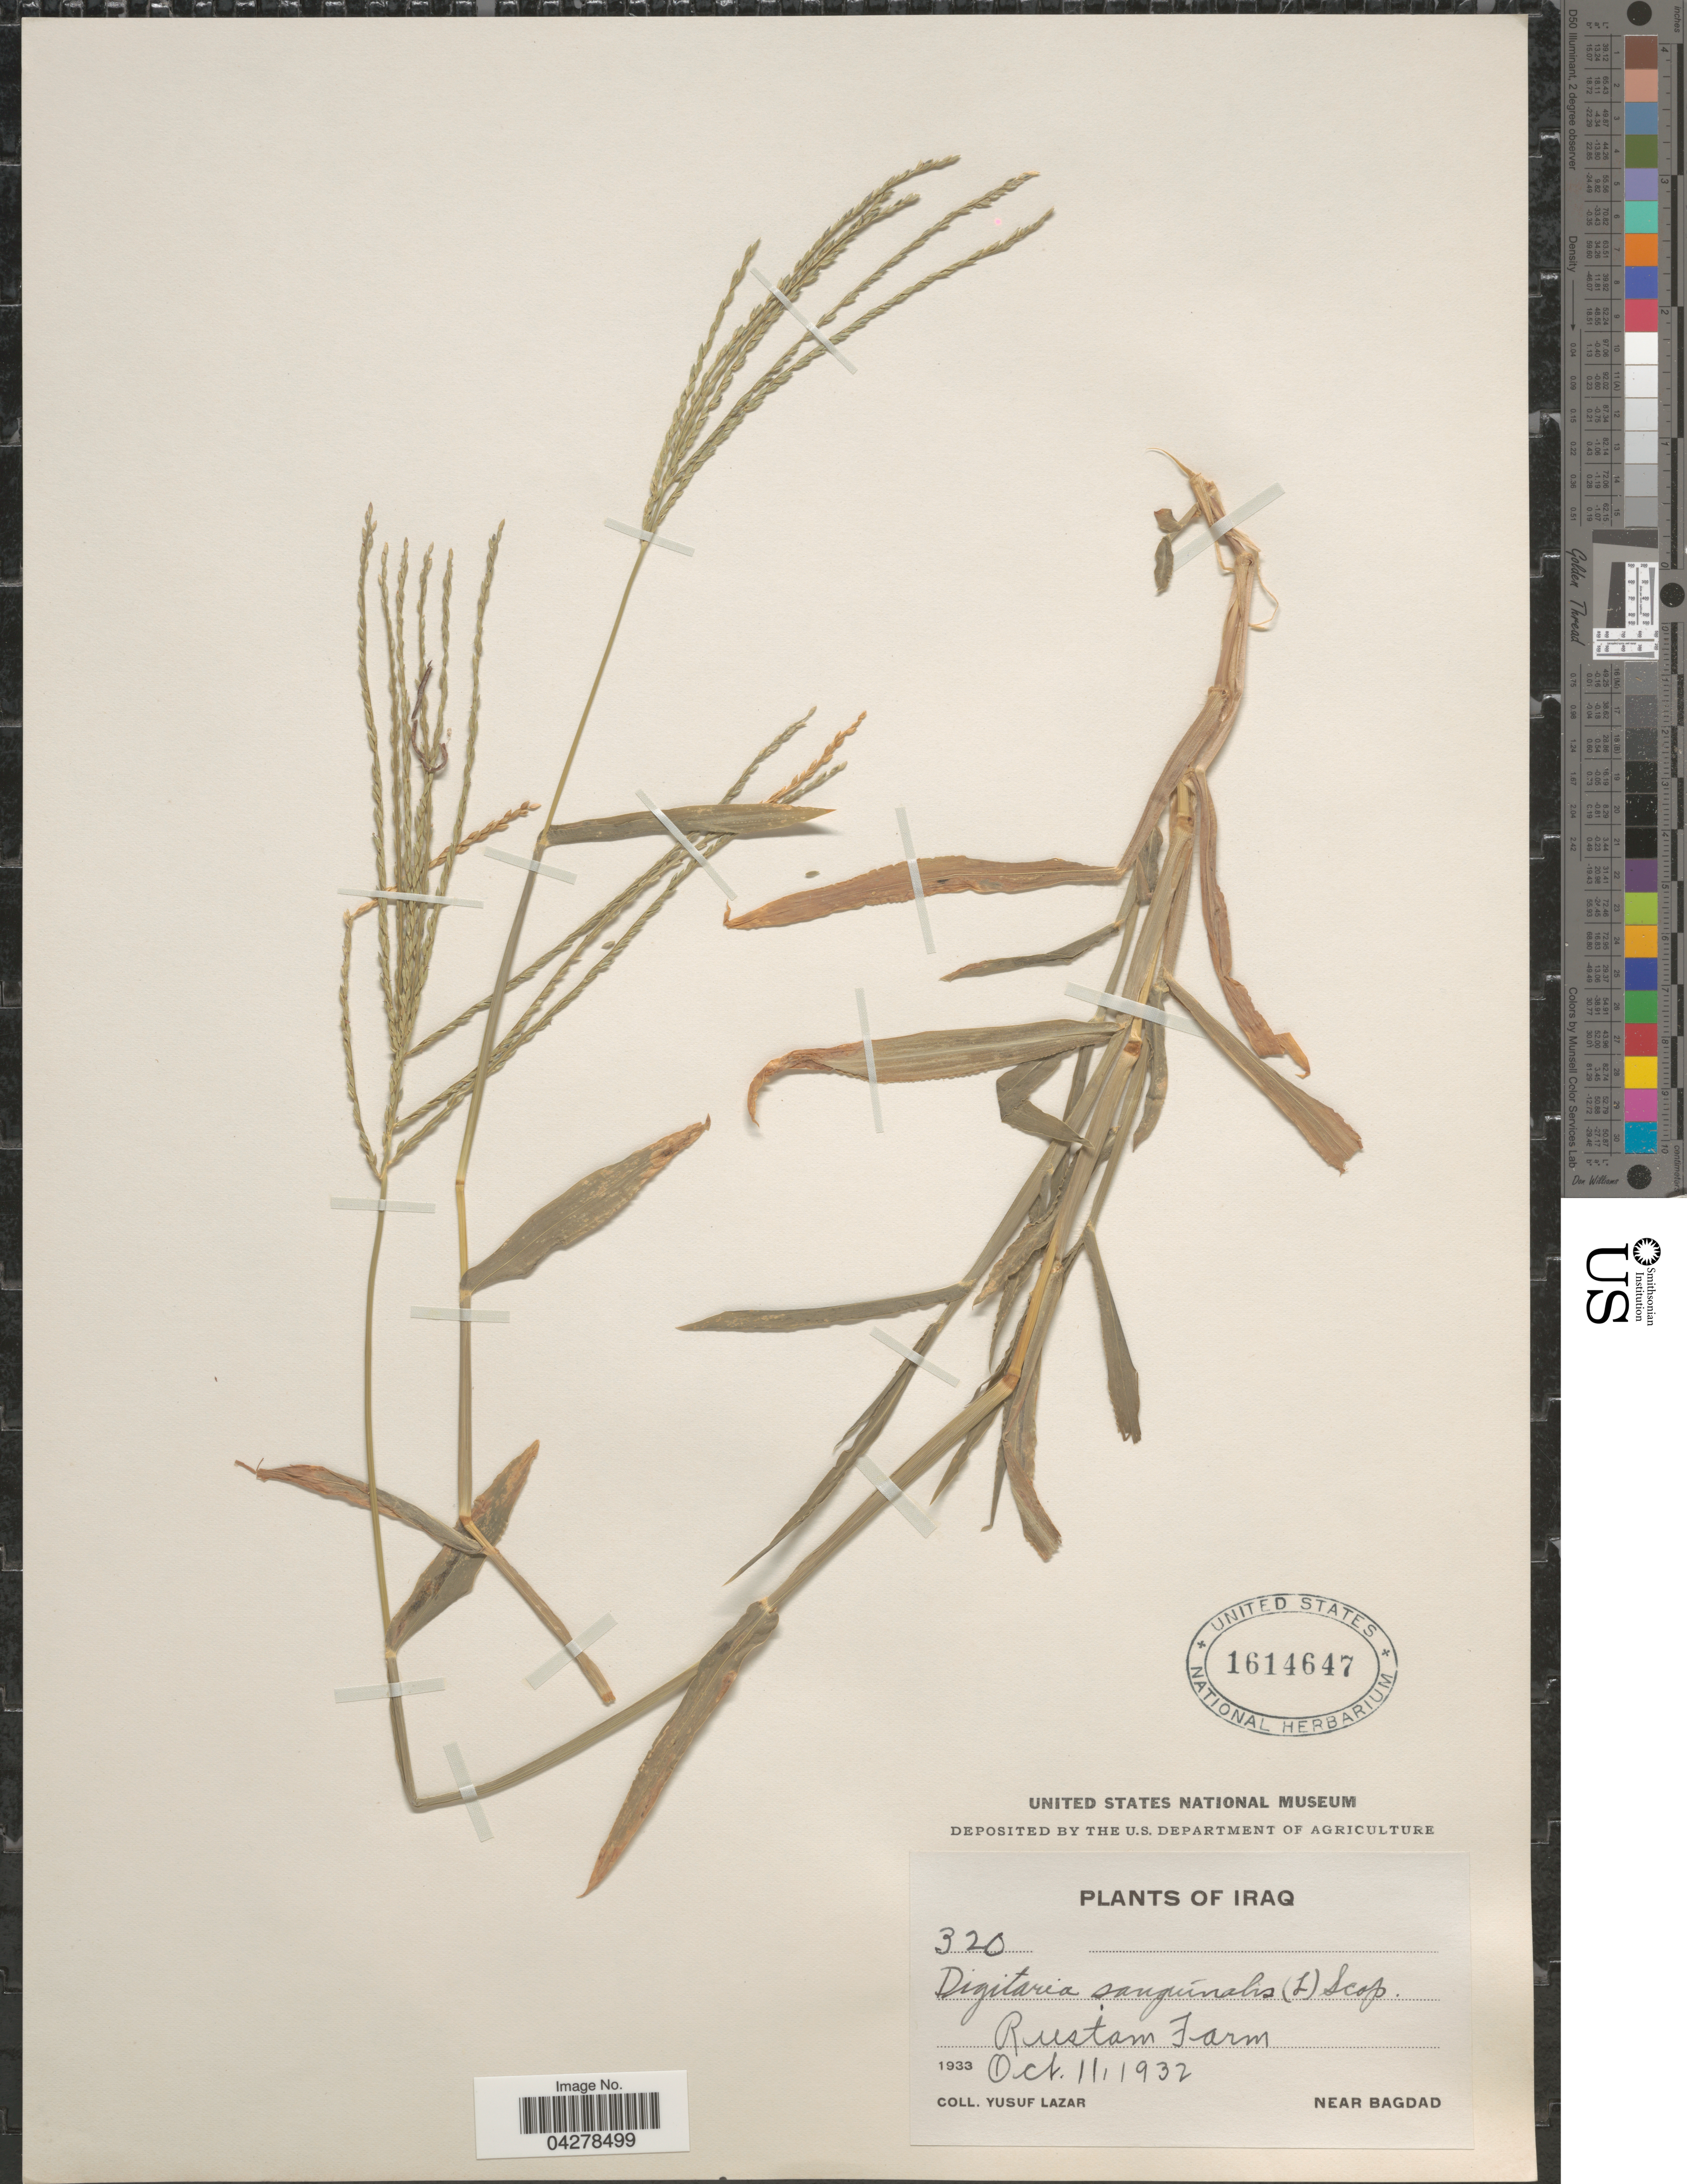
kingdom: Plantae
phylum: Tracheophyta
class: Liliopsida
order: Poales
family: Poaceae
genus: Digitaria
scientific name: Digitaria sanguinalis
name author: (L.) Scop.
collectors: Y. Lazar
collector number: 320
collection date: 1932-10-11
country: Iraq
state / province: Baghdad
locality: Rustam Farm. Near Bagdad.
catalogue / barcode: US 1614647